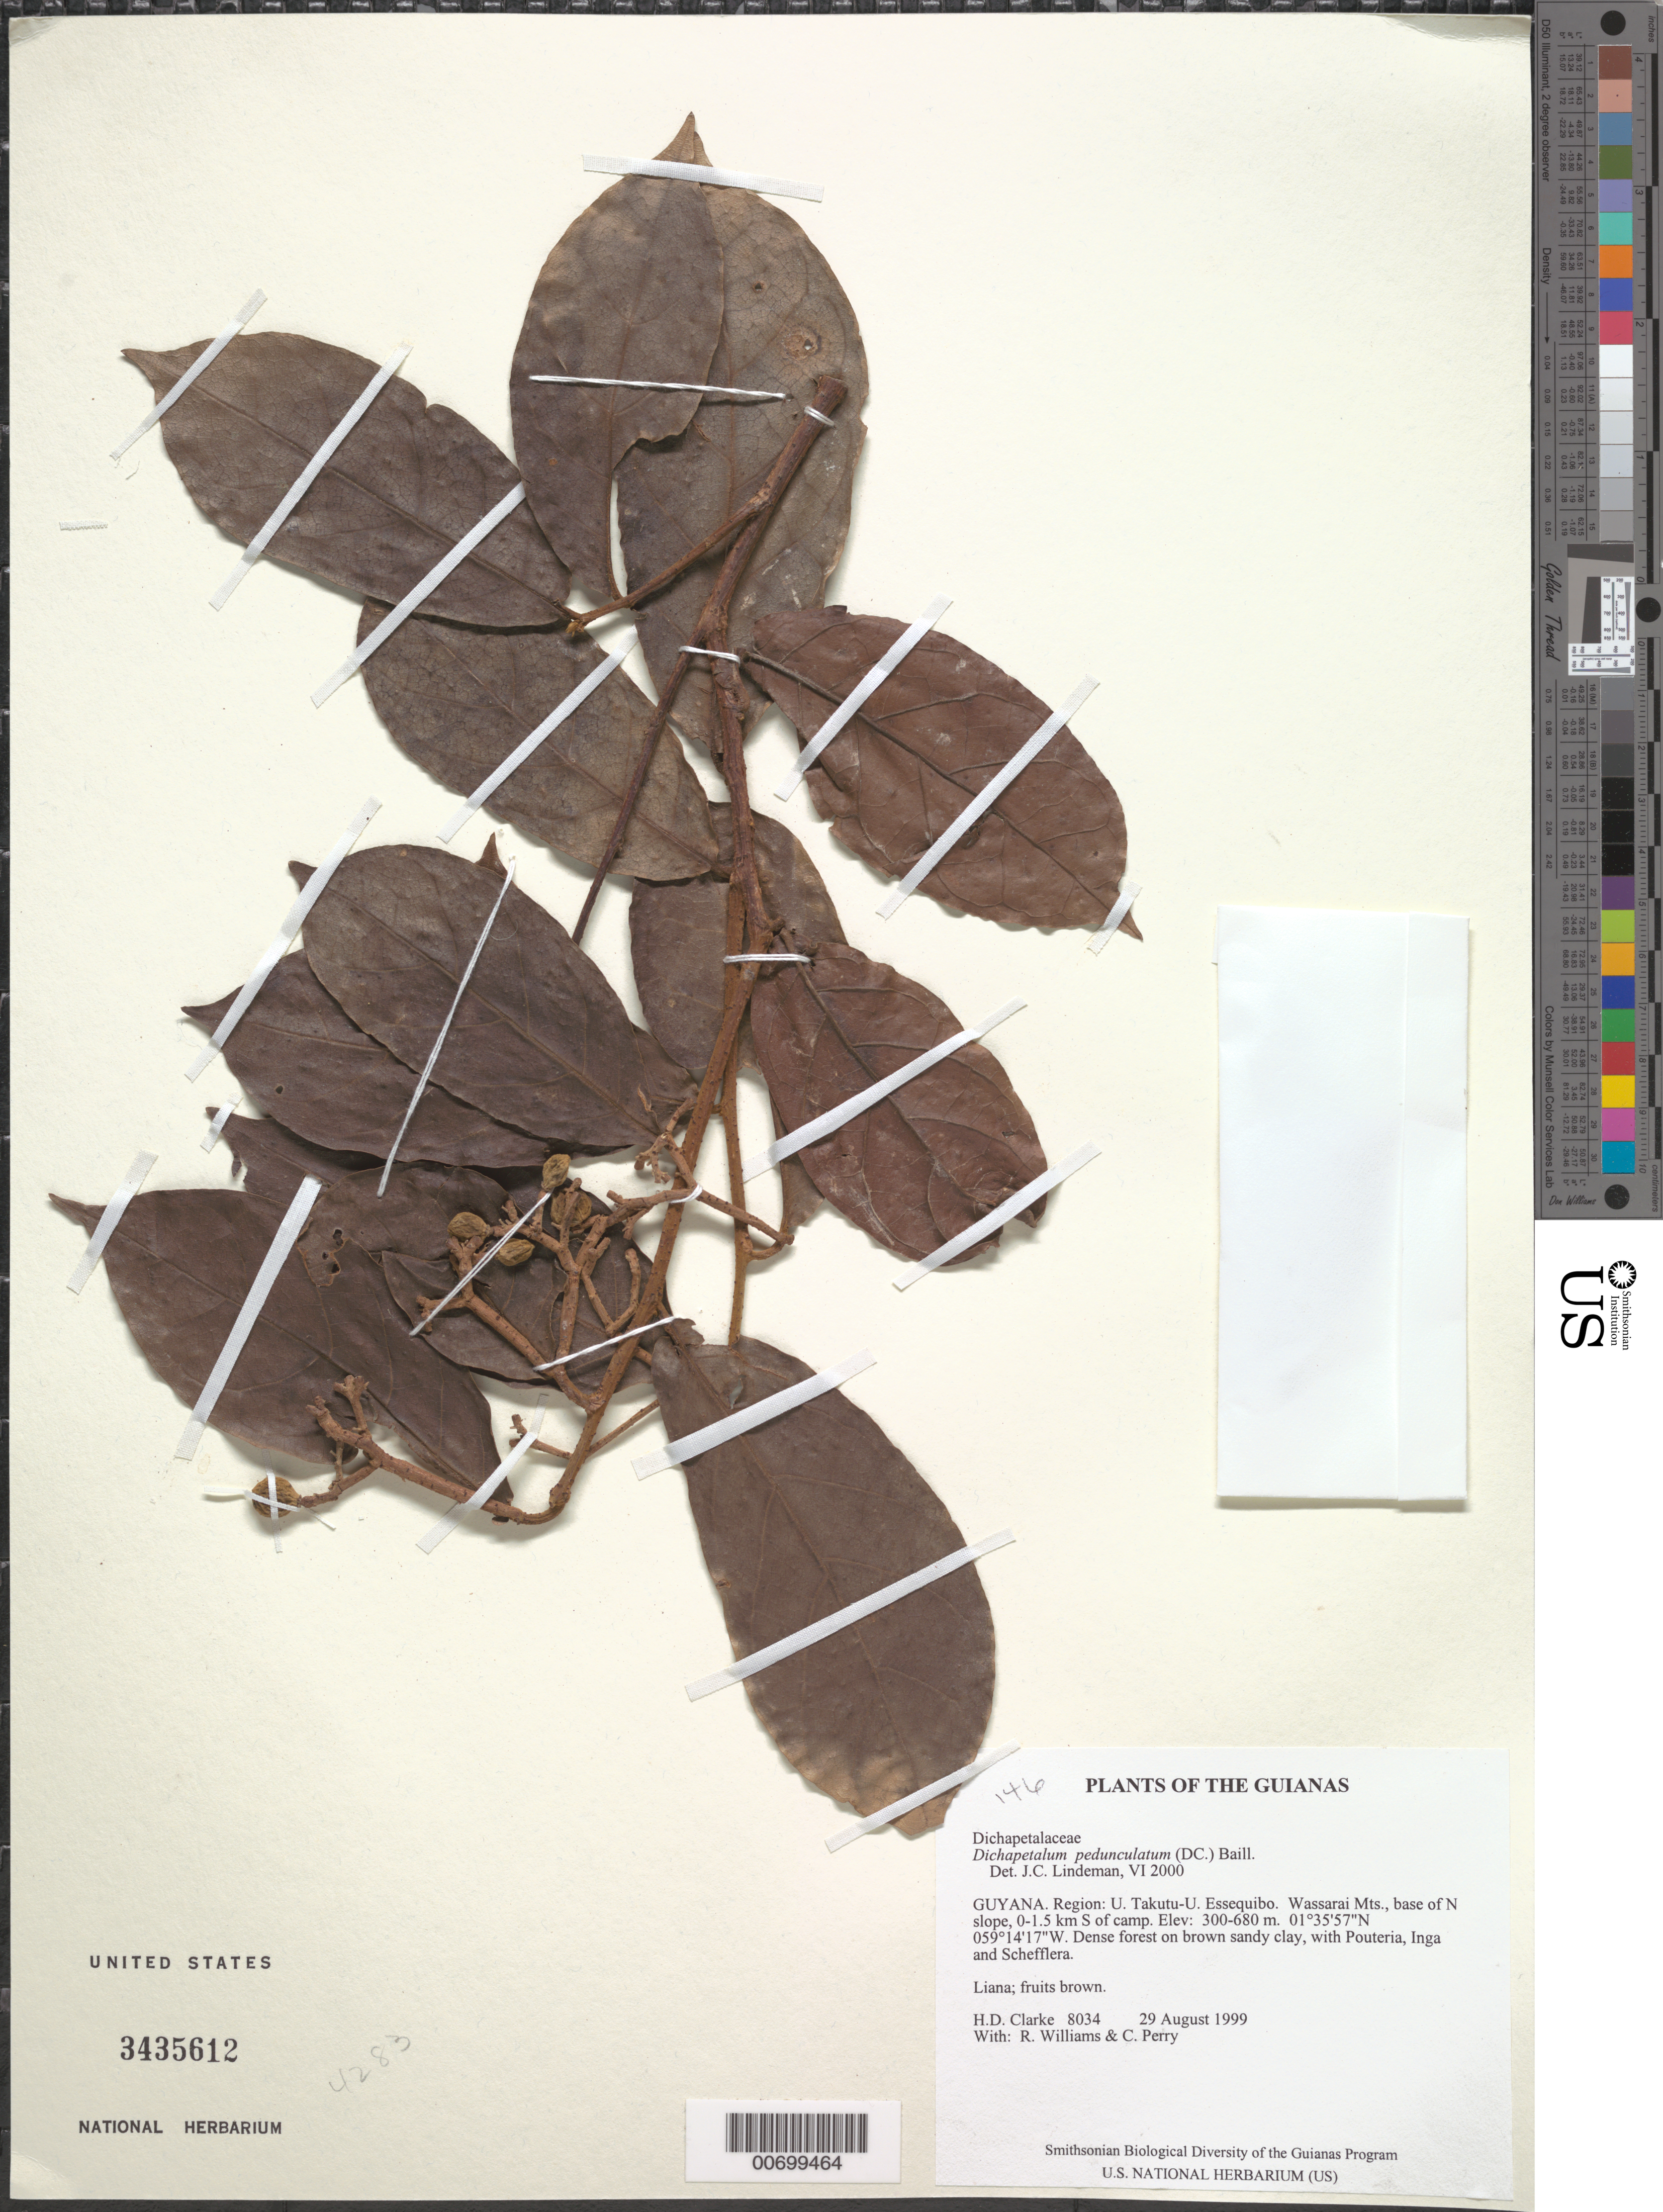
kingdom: Plantae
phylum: Tracheophyta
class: Magnoliopsida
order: Malpighiales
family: Dichapetalaceae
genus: Dichapetalum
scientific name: Dichapetalum pedunculatum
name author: (DC.) Baill.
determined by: Lindeman, J. C.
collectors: H. D. Clarke, R. Williams & C. Perry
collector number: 8034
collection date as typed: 29 August 1999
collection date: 1999-08-29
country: Guyana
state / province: U. Takutu-U. Essequibo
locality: Wassarai Mts., base of N slope, 0-1.5 km S of camp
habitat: Dense forest on brown sandy clay, with Pouteria, Inga and Schefflera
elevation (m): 300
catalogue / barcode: US 3435612